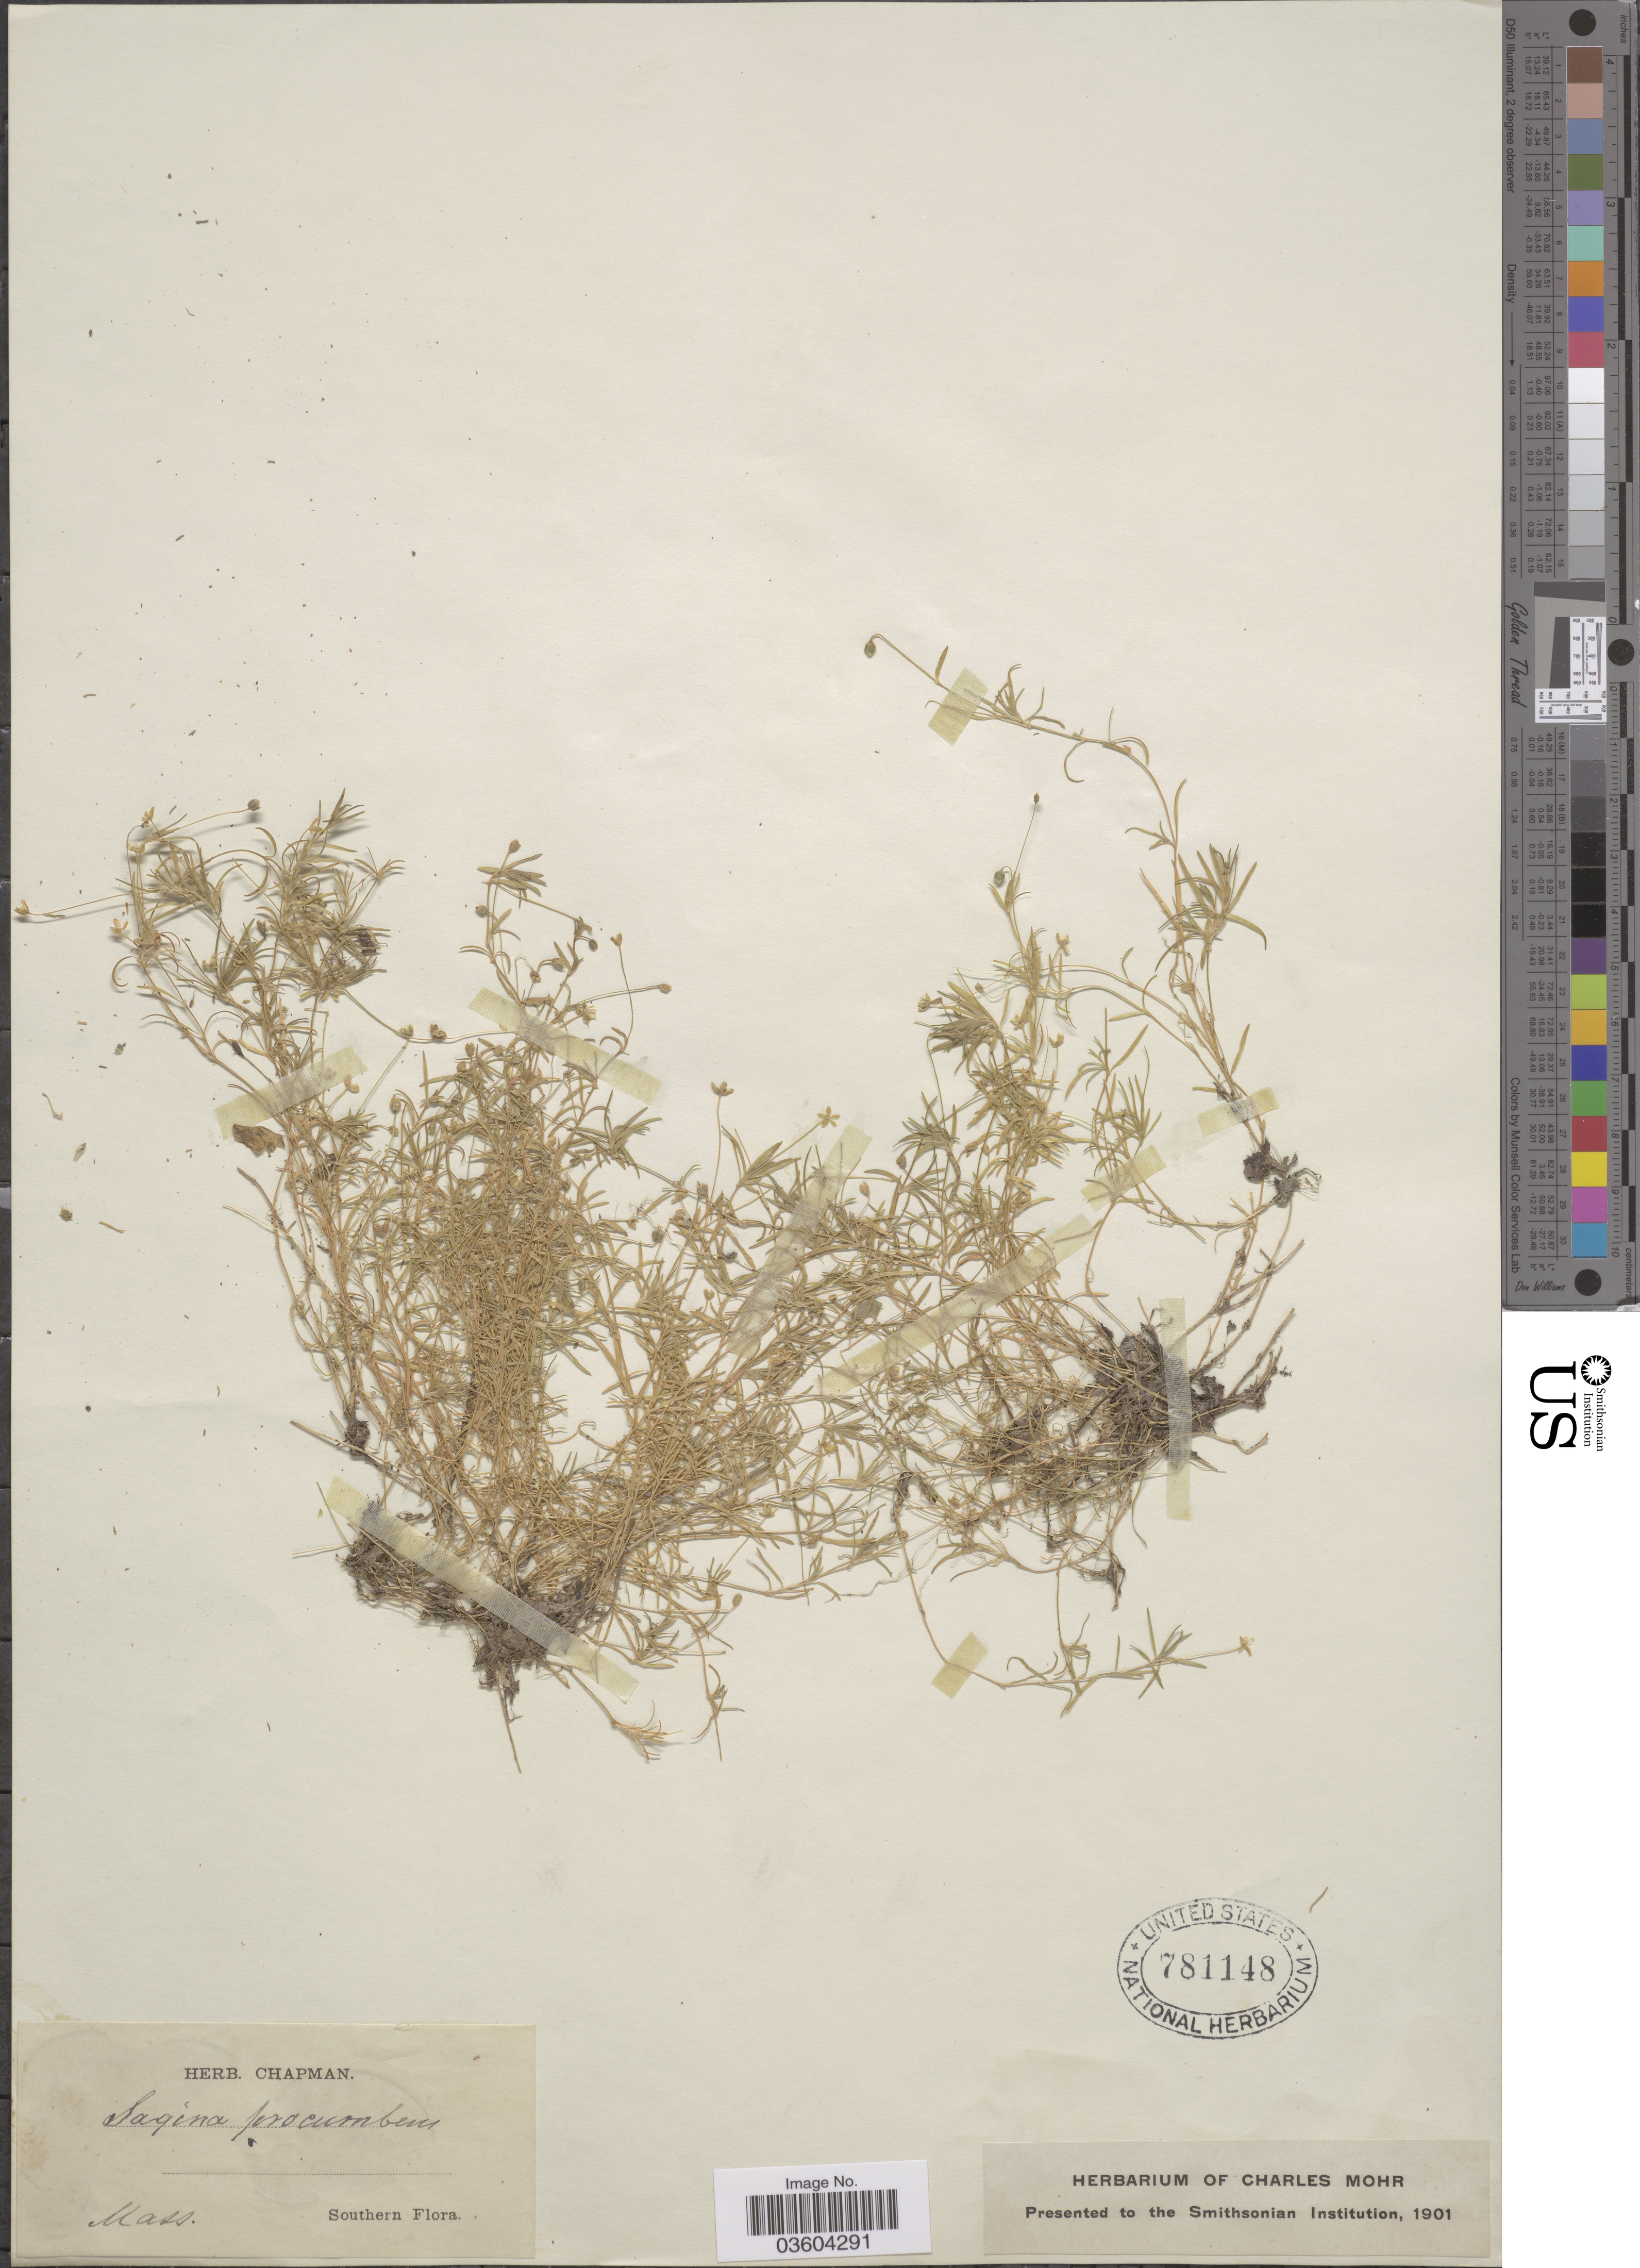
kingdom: Plantae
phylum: Tracheophyta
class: Magnoliopsida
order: Caryophyllales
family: Caryophyllaceae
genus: Sagina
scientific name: Sagina procumbens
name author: L.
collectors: ex herb. Chapman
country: United States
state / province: Massachusetts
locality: Southern Flora.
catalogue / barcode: US 781148